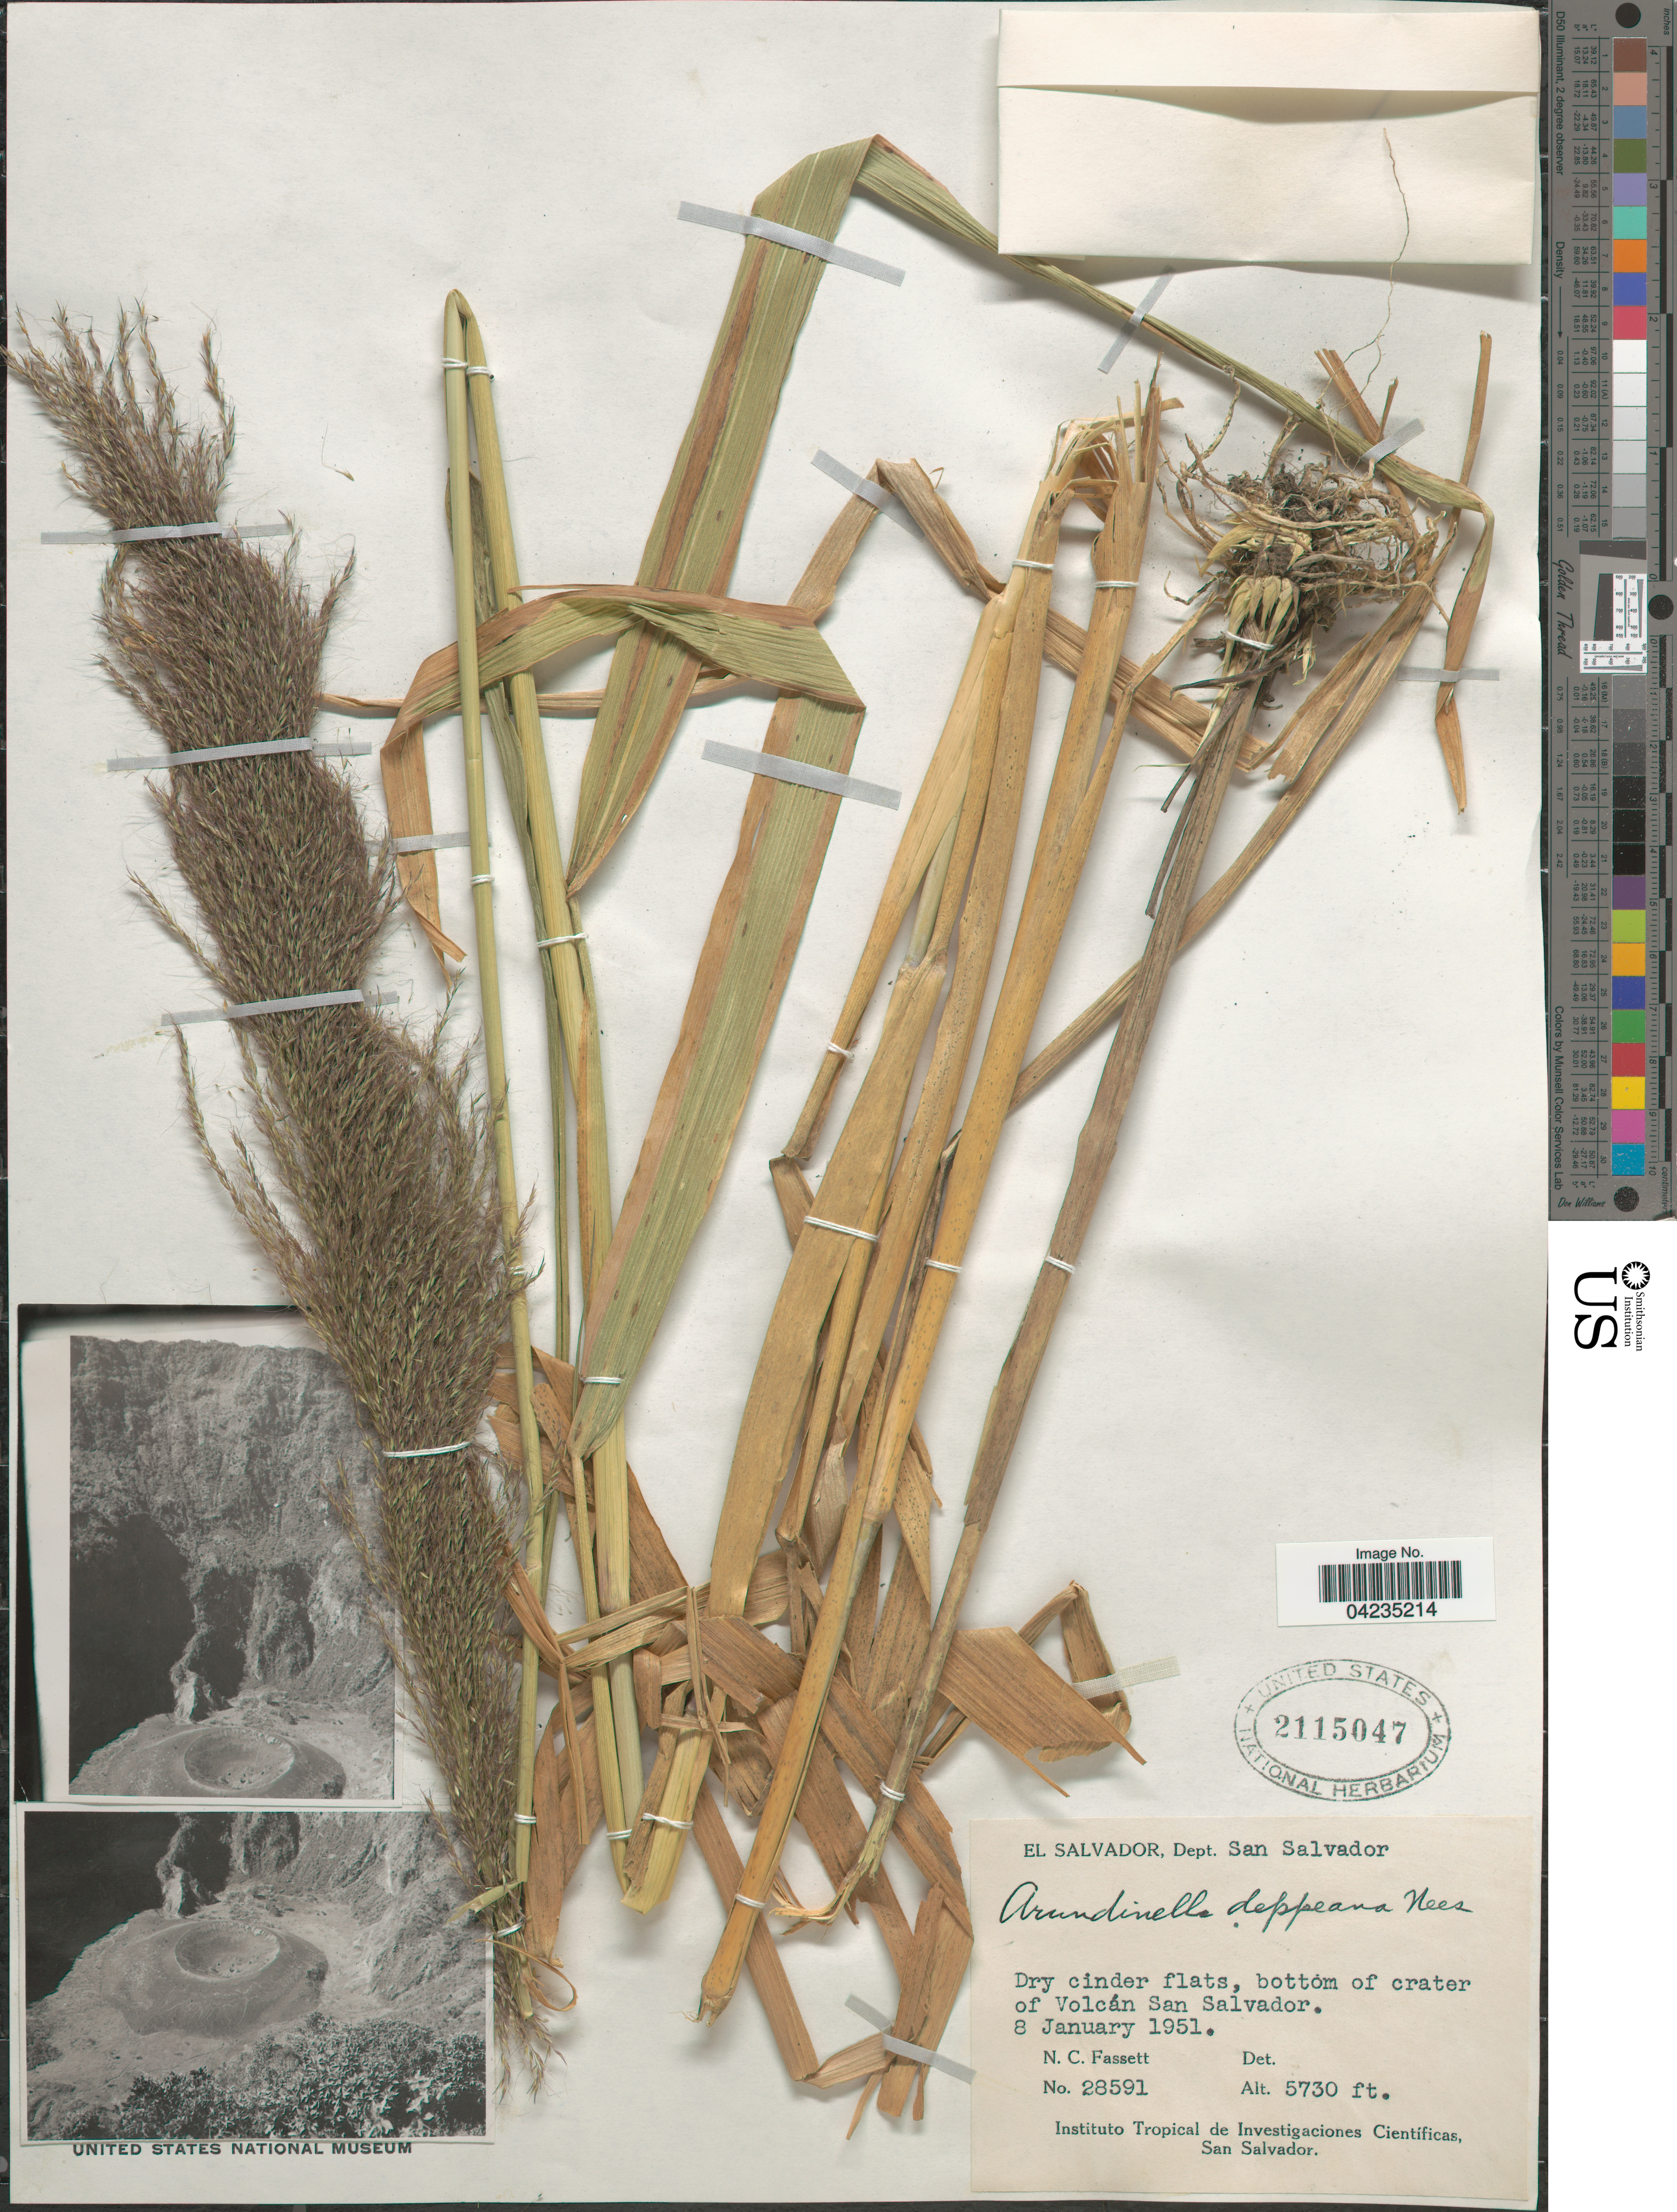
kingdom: Plantae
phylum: Tracheophyta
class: Liliopsida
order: Poales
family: Poaceae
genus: Arundinella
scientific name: Arundinella deppeana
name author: Nees ex Steud.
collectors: N. C. Fassett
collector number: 28591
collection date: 1951-01-08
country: El Salvador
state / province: San Salvador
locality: Dept. San Salvador. Bottom of crater of Volcán San Salvador.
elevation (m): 1747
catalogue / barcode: US 2115047